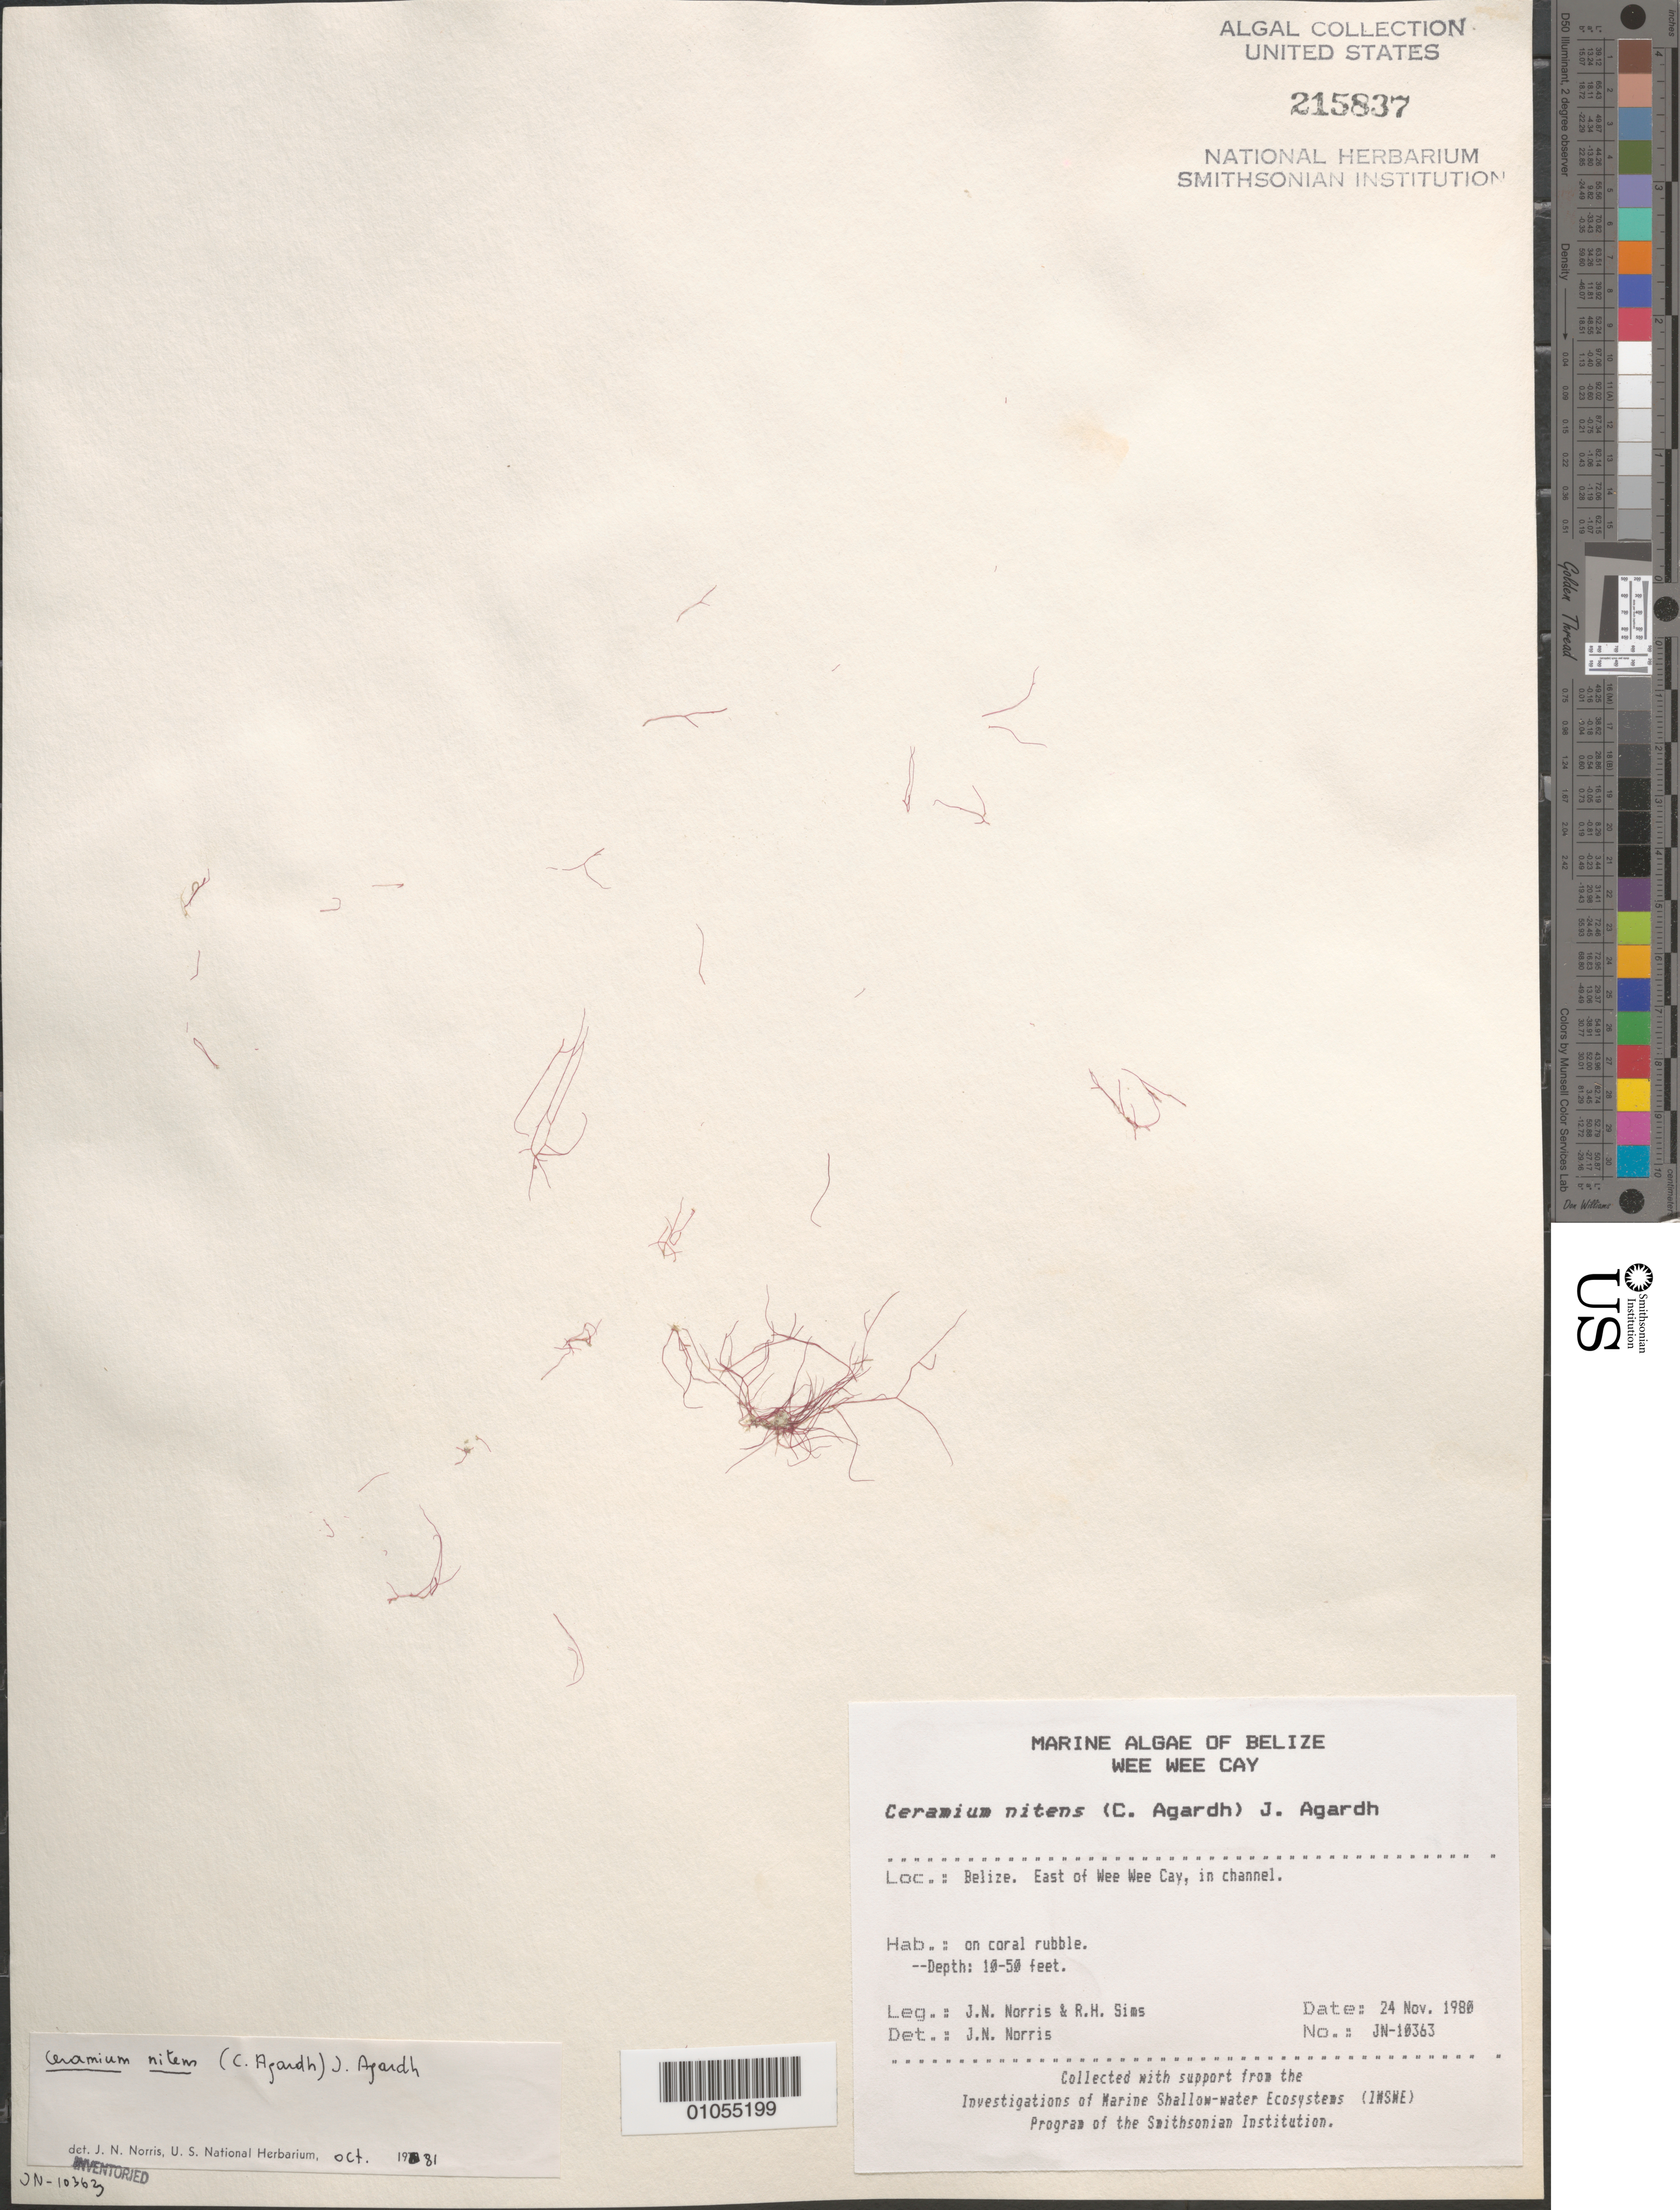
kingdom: Plantae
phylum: Rhodophyta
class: Florideophyceae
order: Ceramiales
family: Ceramiaceae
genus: Ceramium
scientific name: Ceramium nitens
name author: (C. Agardh) J. Agardh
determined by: Norris, James N.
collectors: J. N. Norris & R. H. Sims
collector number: JN-10363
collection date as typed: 24 Nov 1980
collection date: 1980-11-24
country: Belize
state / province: Stann Creek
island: Wee Wee Cay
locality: East of Wee Wee Cay, in channel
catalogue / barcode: US 215837